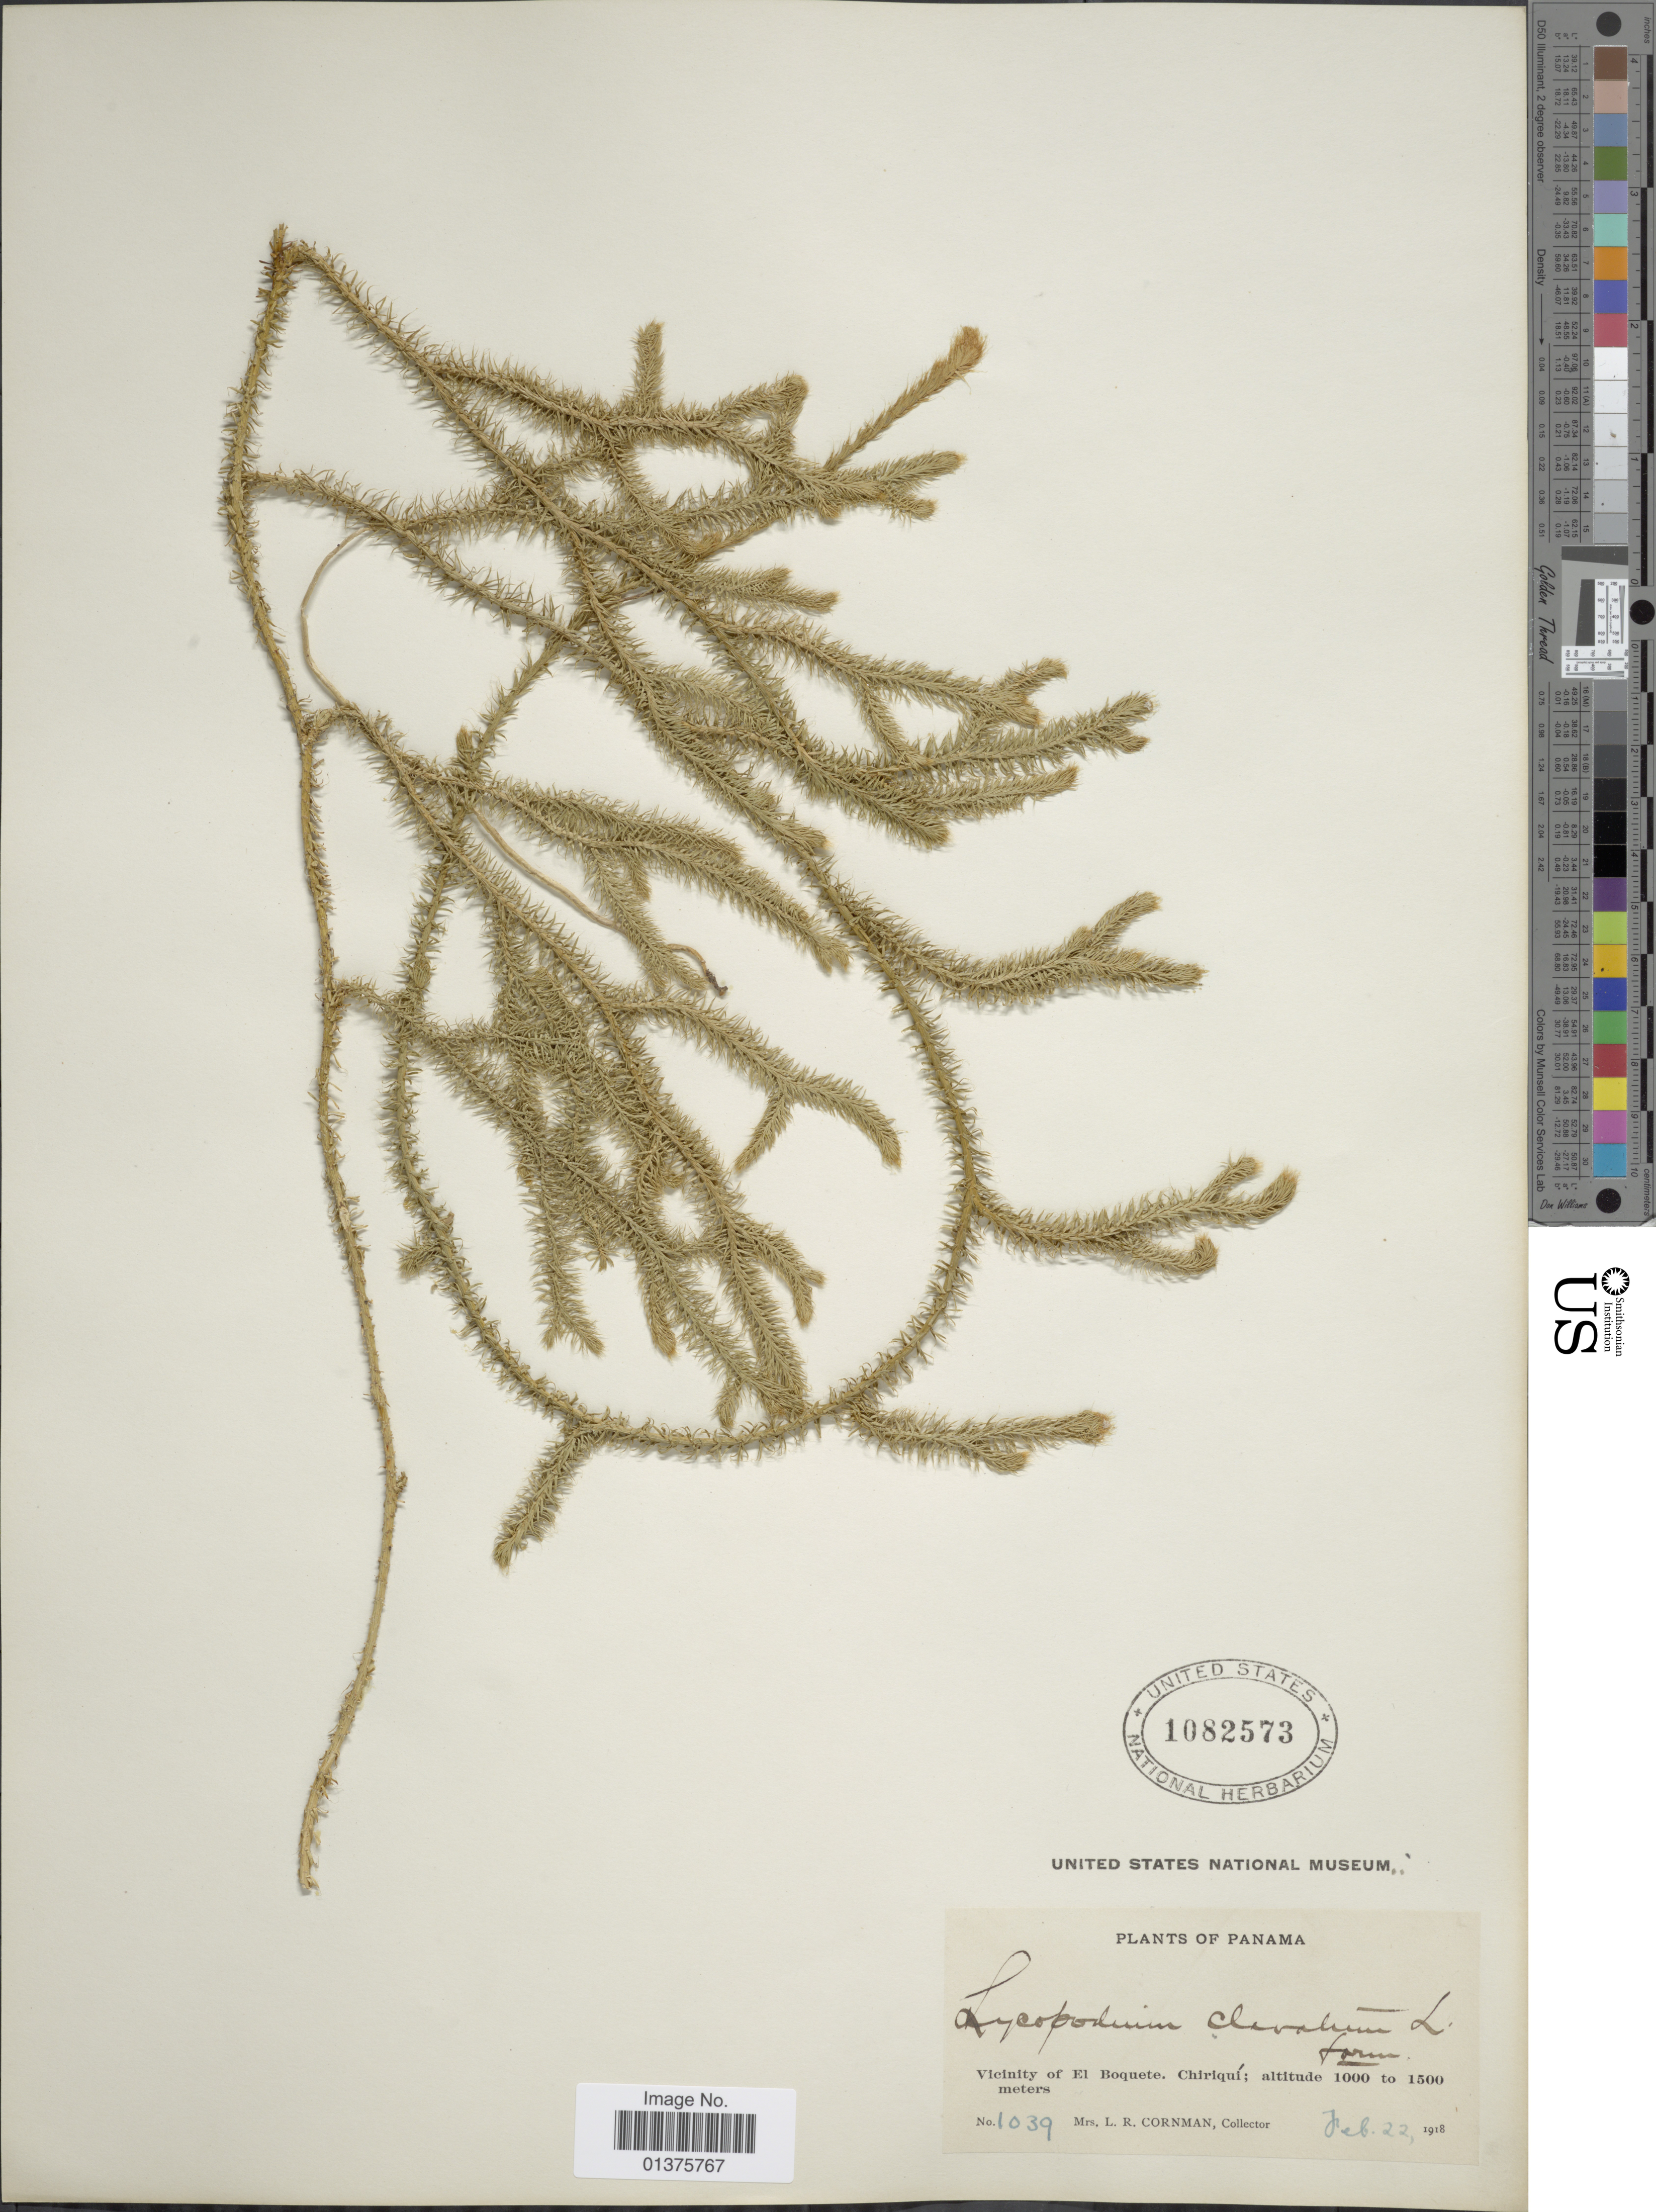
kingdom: Plantae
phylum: Tracheophyta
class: Lycopodiopsida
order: Lycopodiales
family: Lycopodiaceae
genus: Lycopodium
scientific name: Lycopodium clavatum var. aristatum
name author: (Humb. & Bonpl. ex Willd.) Spring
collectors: L. Cornman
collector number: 1039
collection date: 1918-02-22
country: Panama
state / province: Chiriqui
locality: Vicinity of El Boquete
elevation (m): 1000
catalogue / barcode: US 1082573